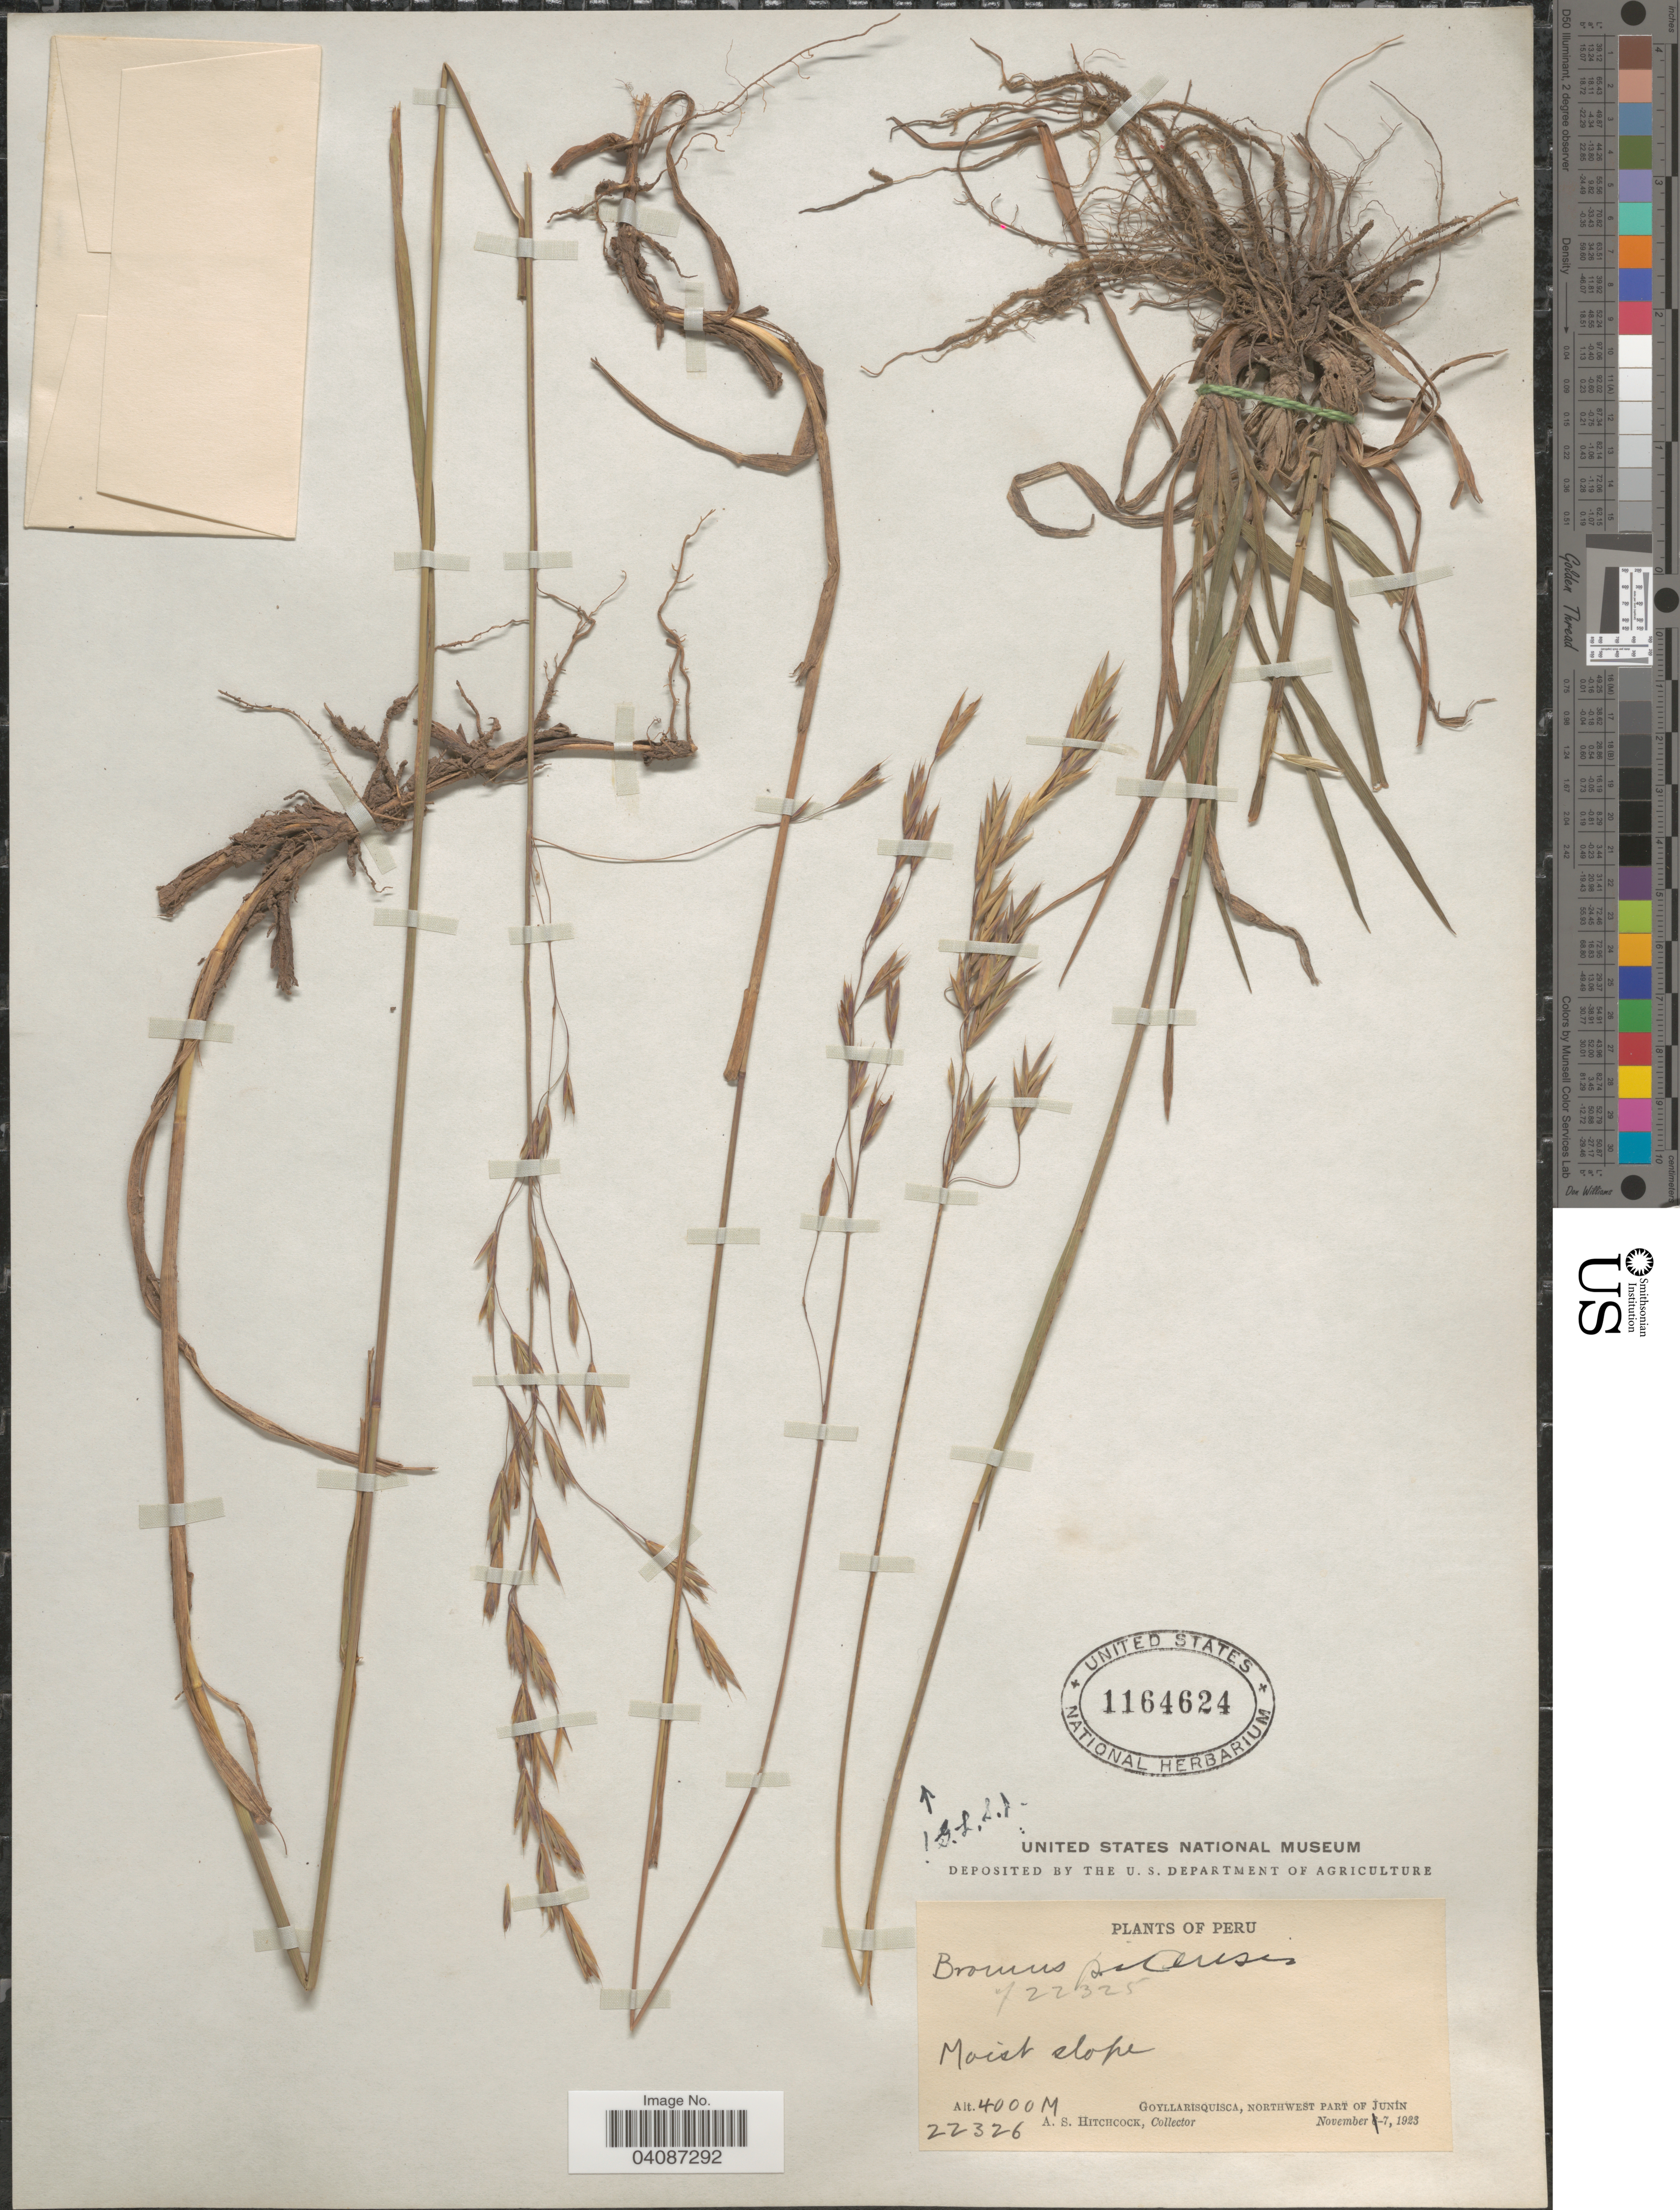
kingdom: Plantae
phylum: Tracheophyta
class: Liliopsida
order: Poales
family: Poaceae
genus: Bromus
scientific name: Bromus pitensis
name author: Kunth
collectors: A. S. Hitchcock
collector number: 22326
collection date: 1923-11-07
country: Peru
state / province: Junín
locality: Goyllariquisca, Northwest Part of Junín.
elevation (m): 4000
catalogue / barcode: US 1164624